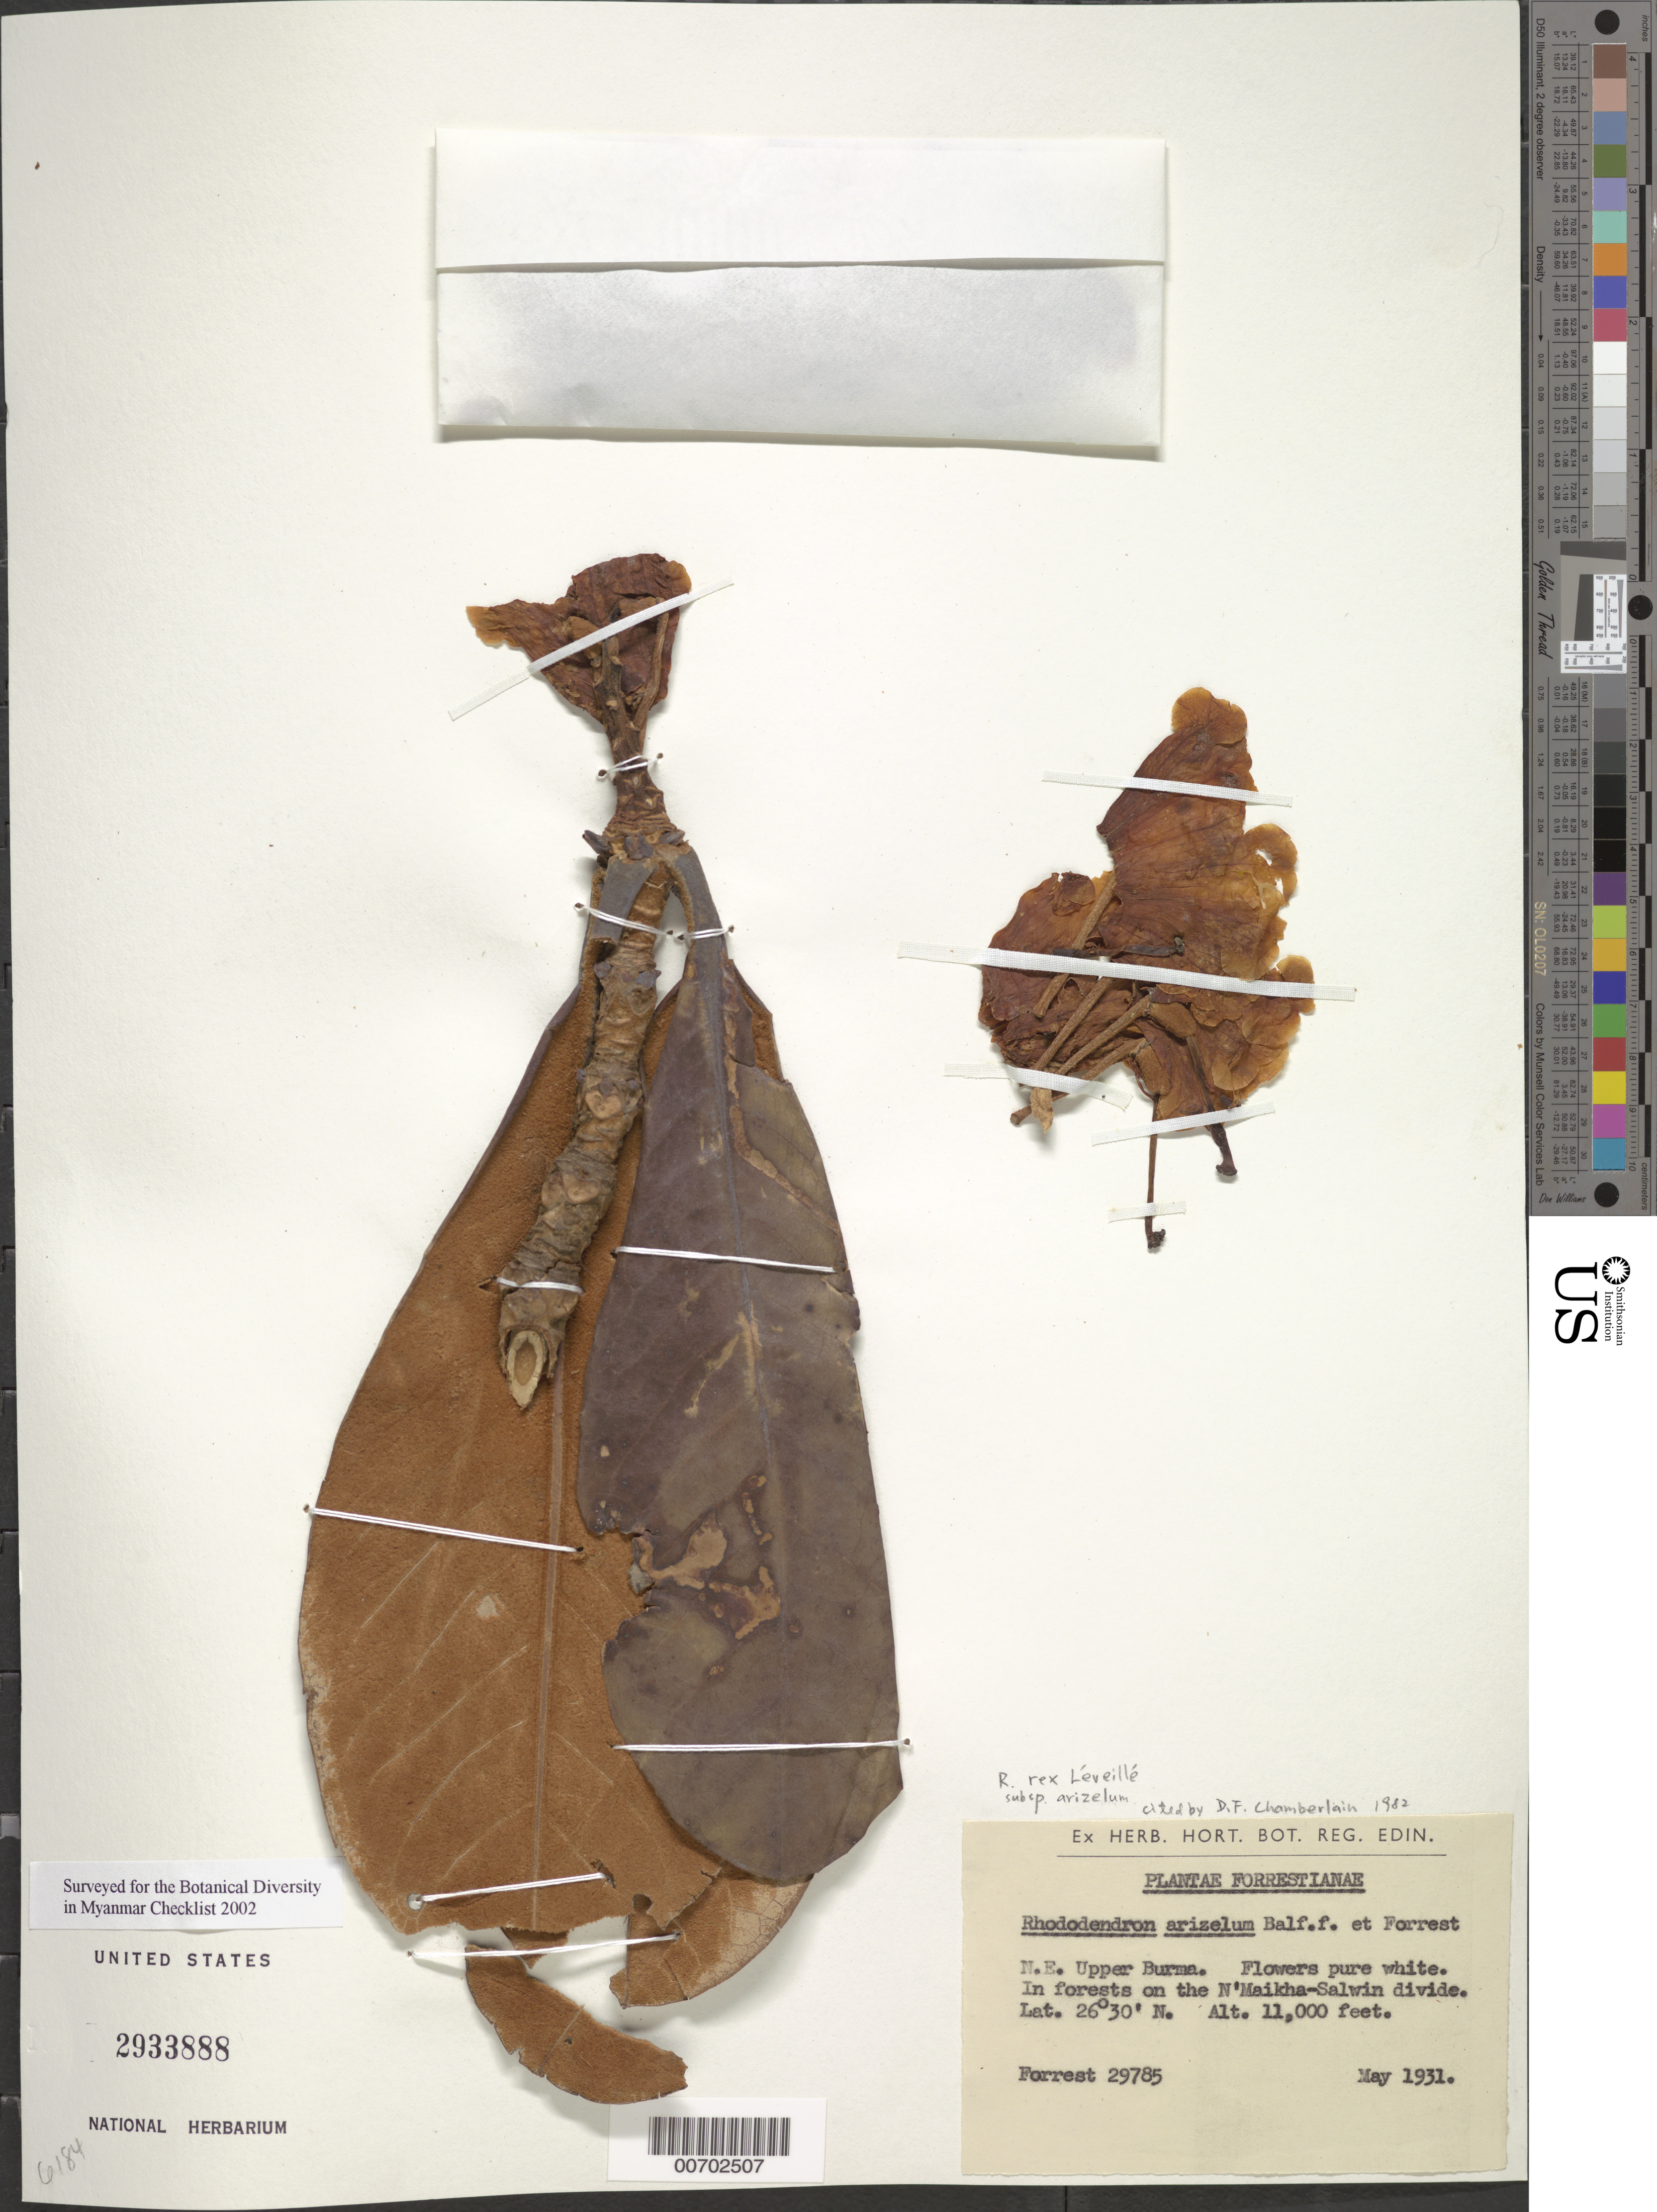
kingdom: Plantae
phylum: Tracheophyta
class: Magnoliopsida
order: Ericales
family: Ericaceae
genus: Rhododendron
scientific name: Rhododendron rex subsp. arizelum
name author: H. Lév.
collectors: G. Forrest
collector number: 29785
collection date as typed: May 1931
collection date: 1931-05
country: Myanmar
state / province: Kachin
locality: N'Maikha-Salwin Divide, W flank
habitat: Forests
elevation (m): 3353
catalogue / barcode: US 2933888